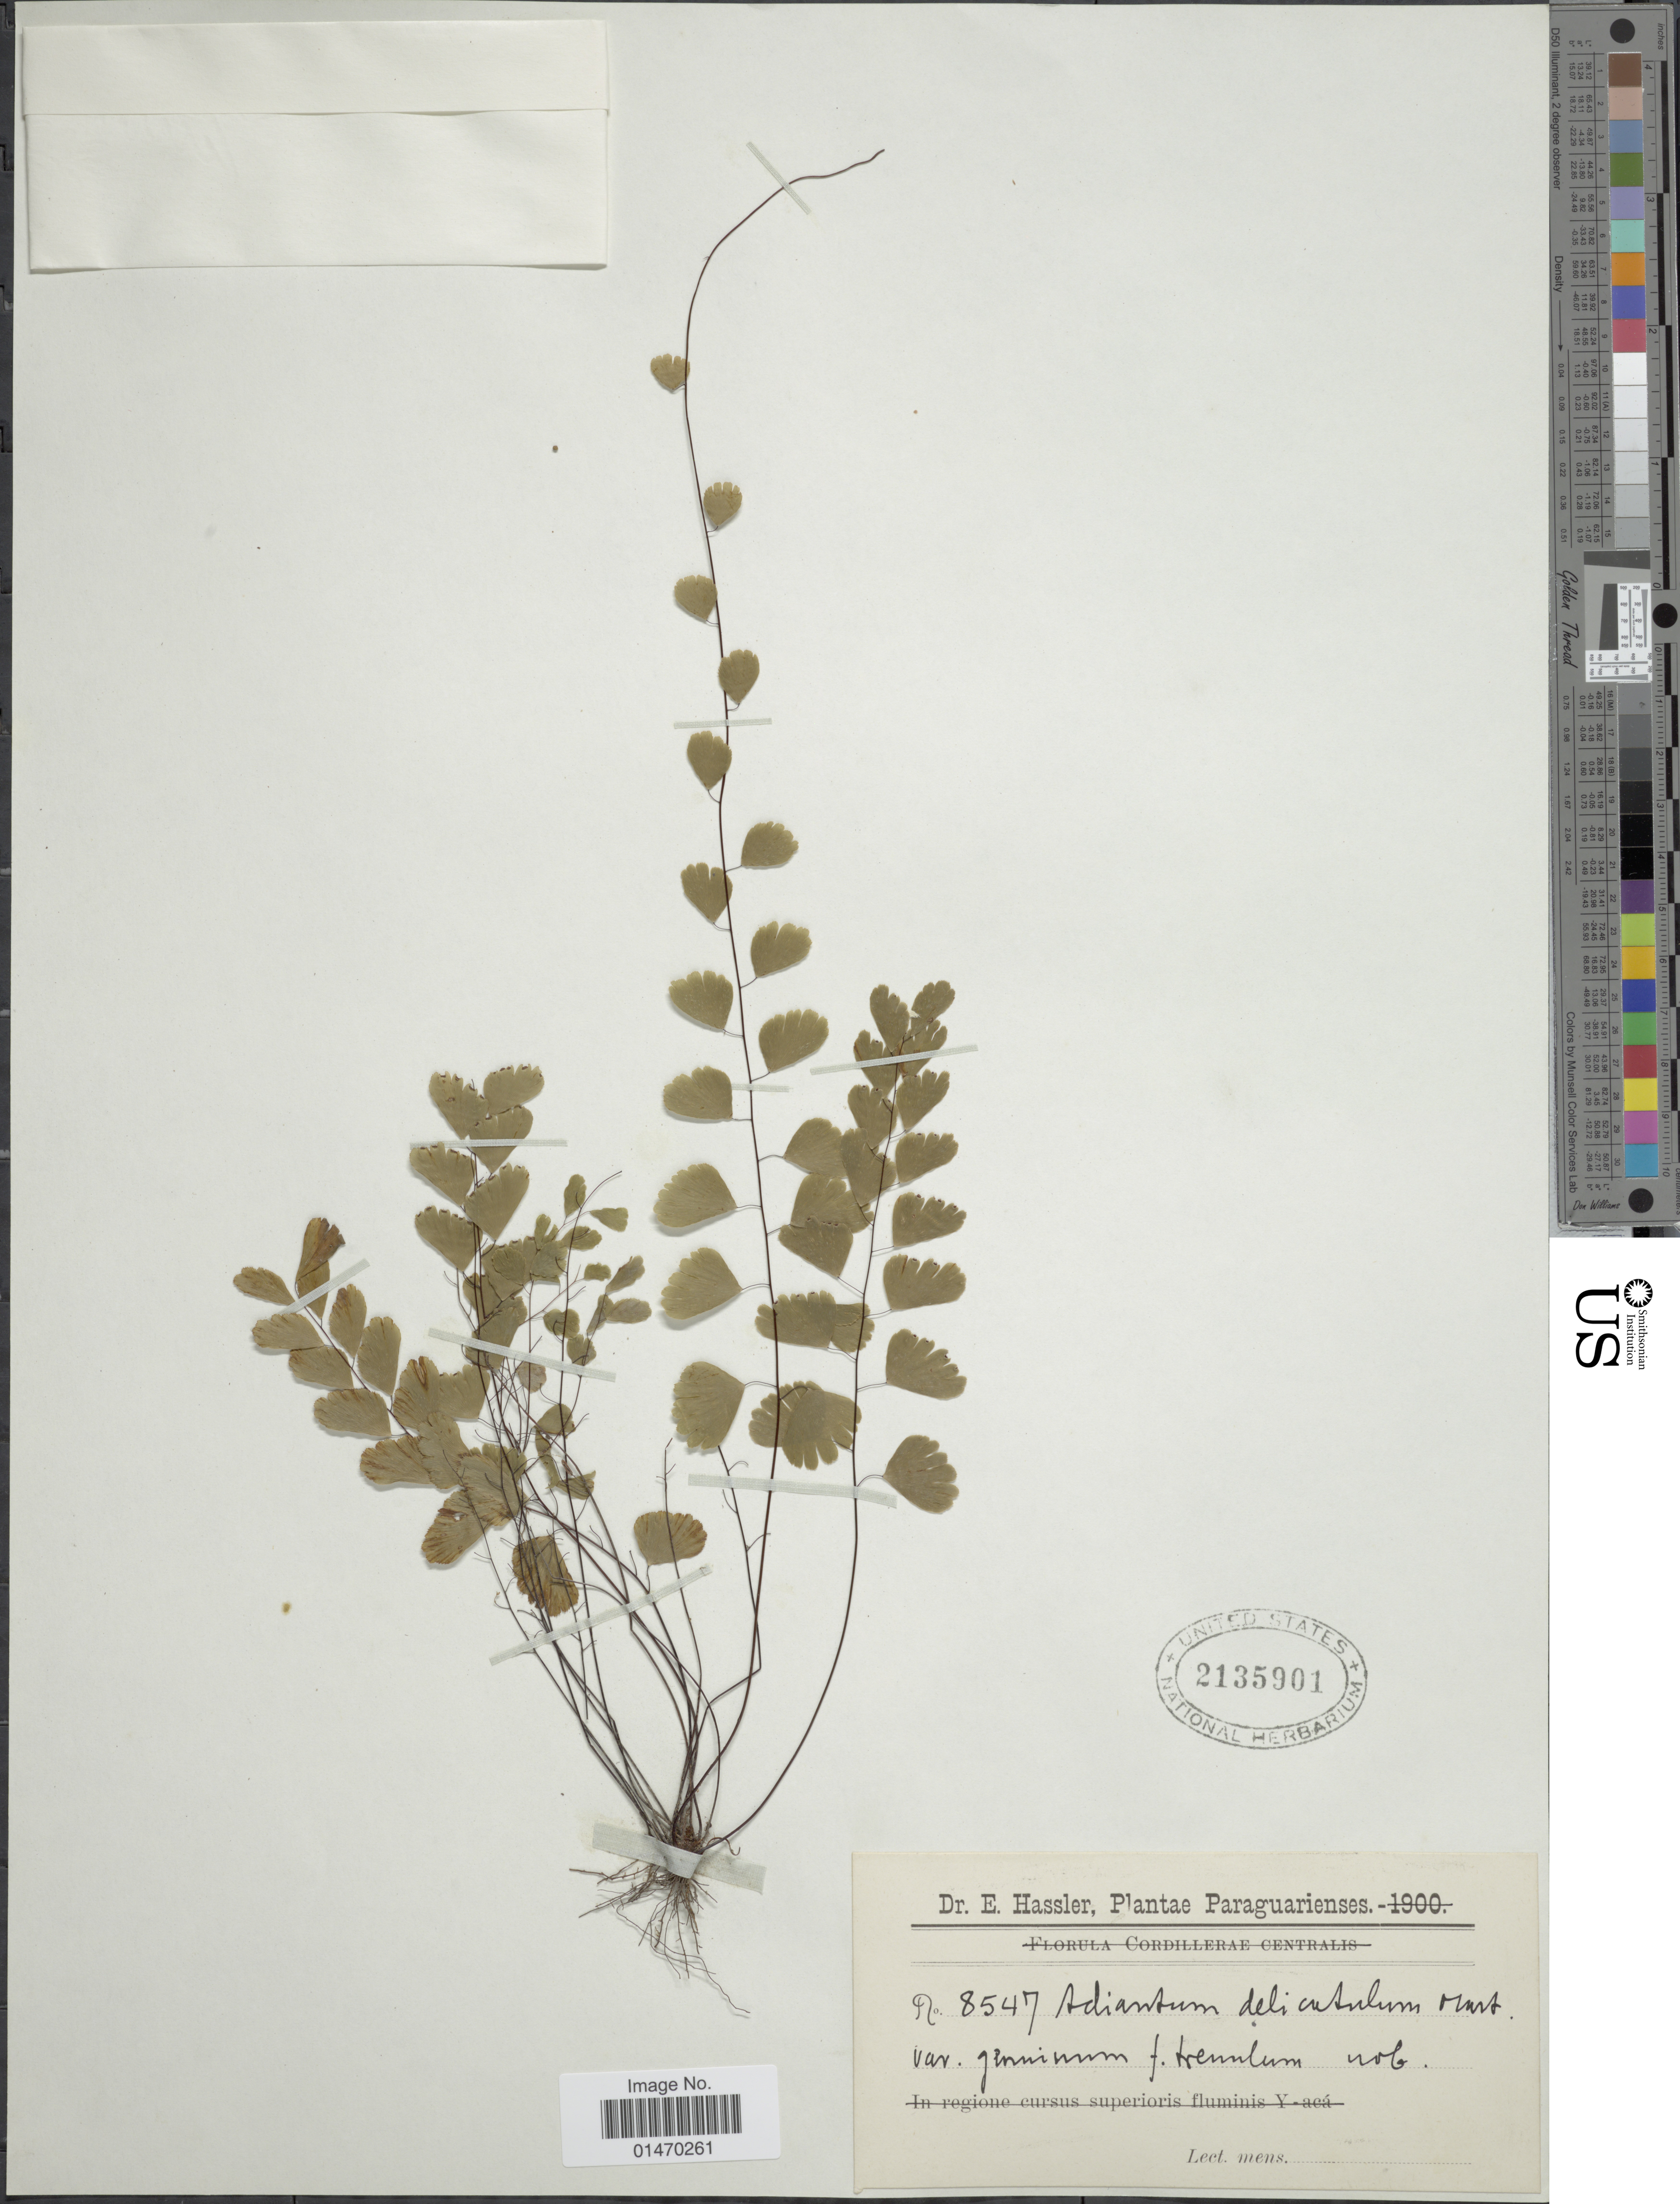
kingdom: Plantae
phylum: Tracheophyta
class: Polypodiopsida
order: Polypodiales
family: Pteridaceae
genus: Adiantum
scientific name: Adiantum delicatulum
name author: Mart.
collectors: E. Hassler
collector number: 8547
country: Paraguay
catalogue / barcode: US 2135901